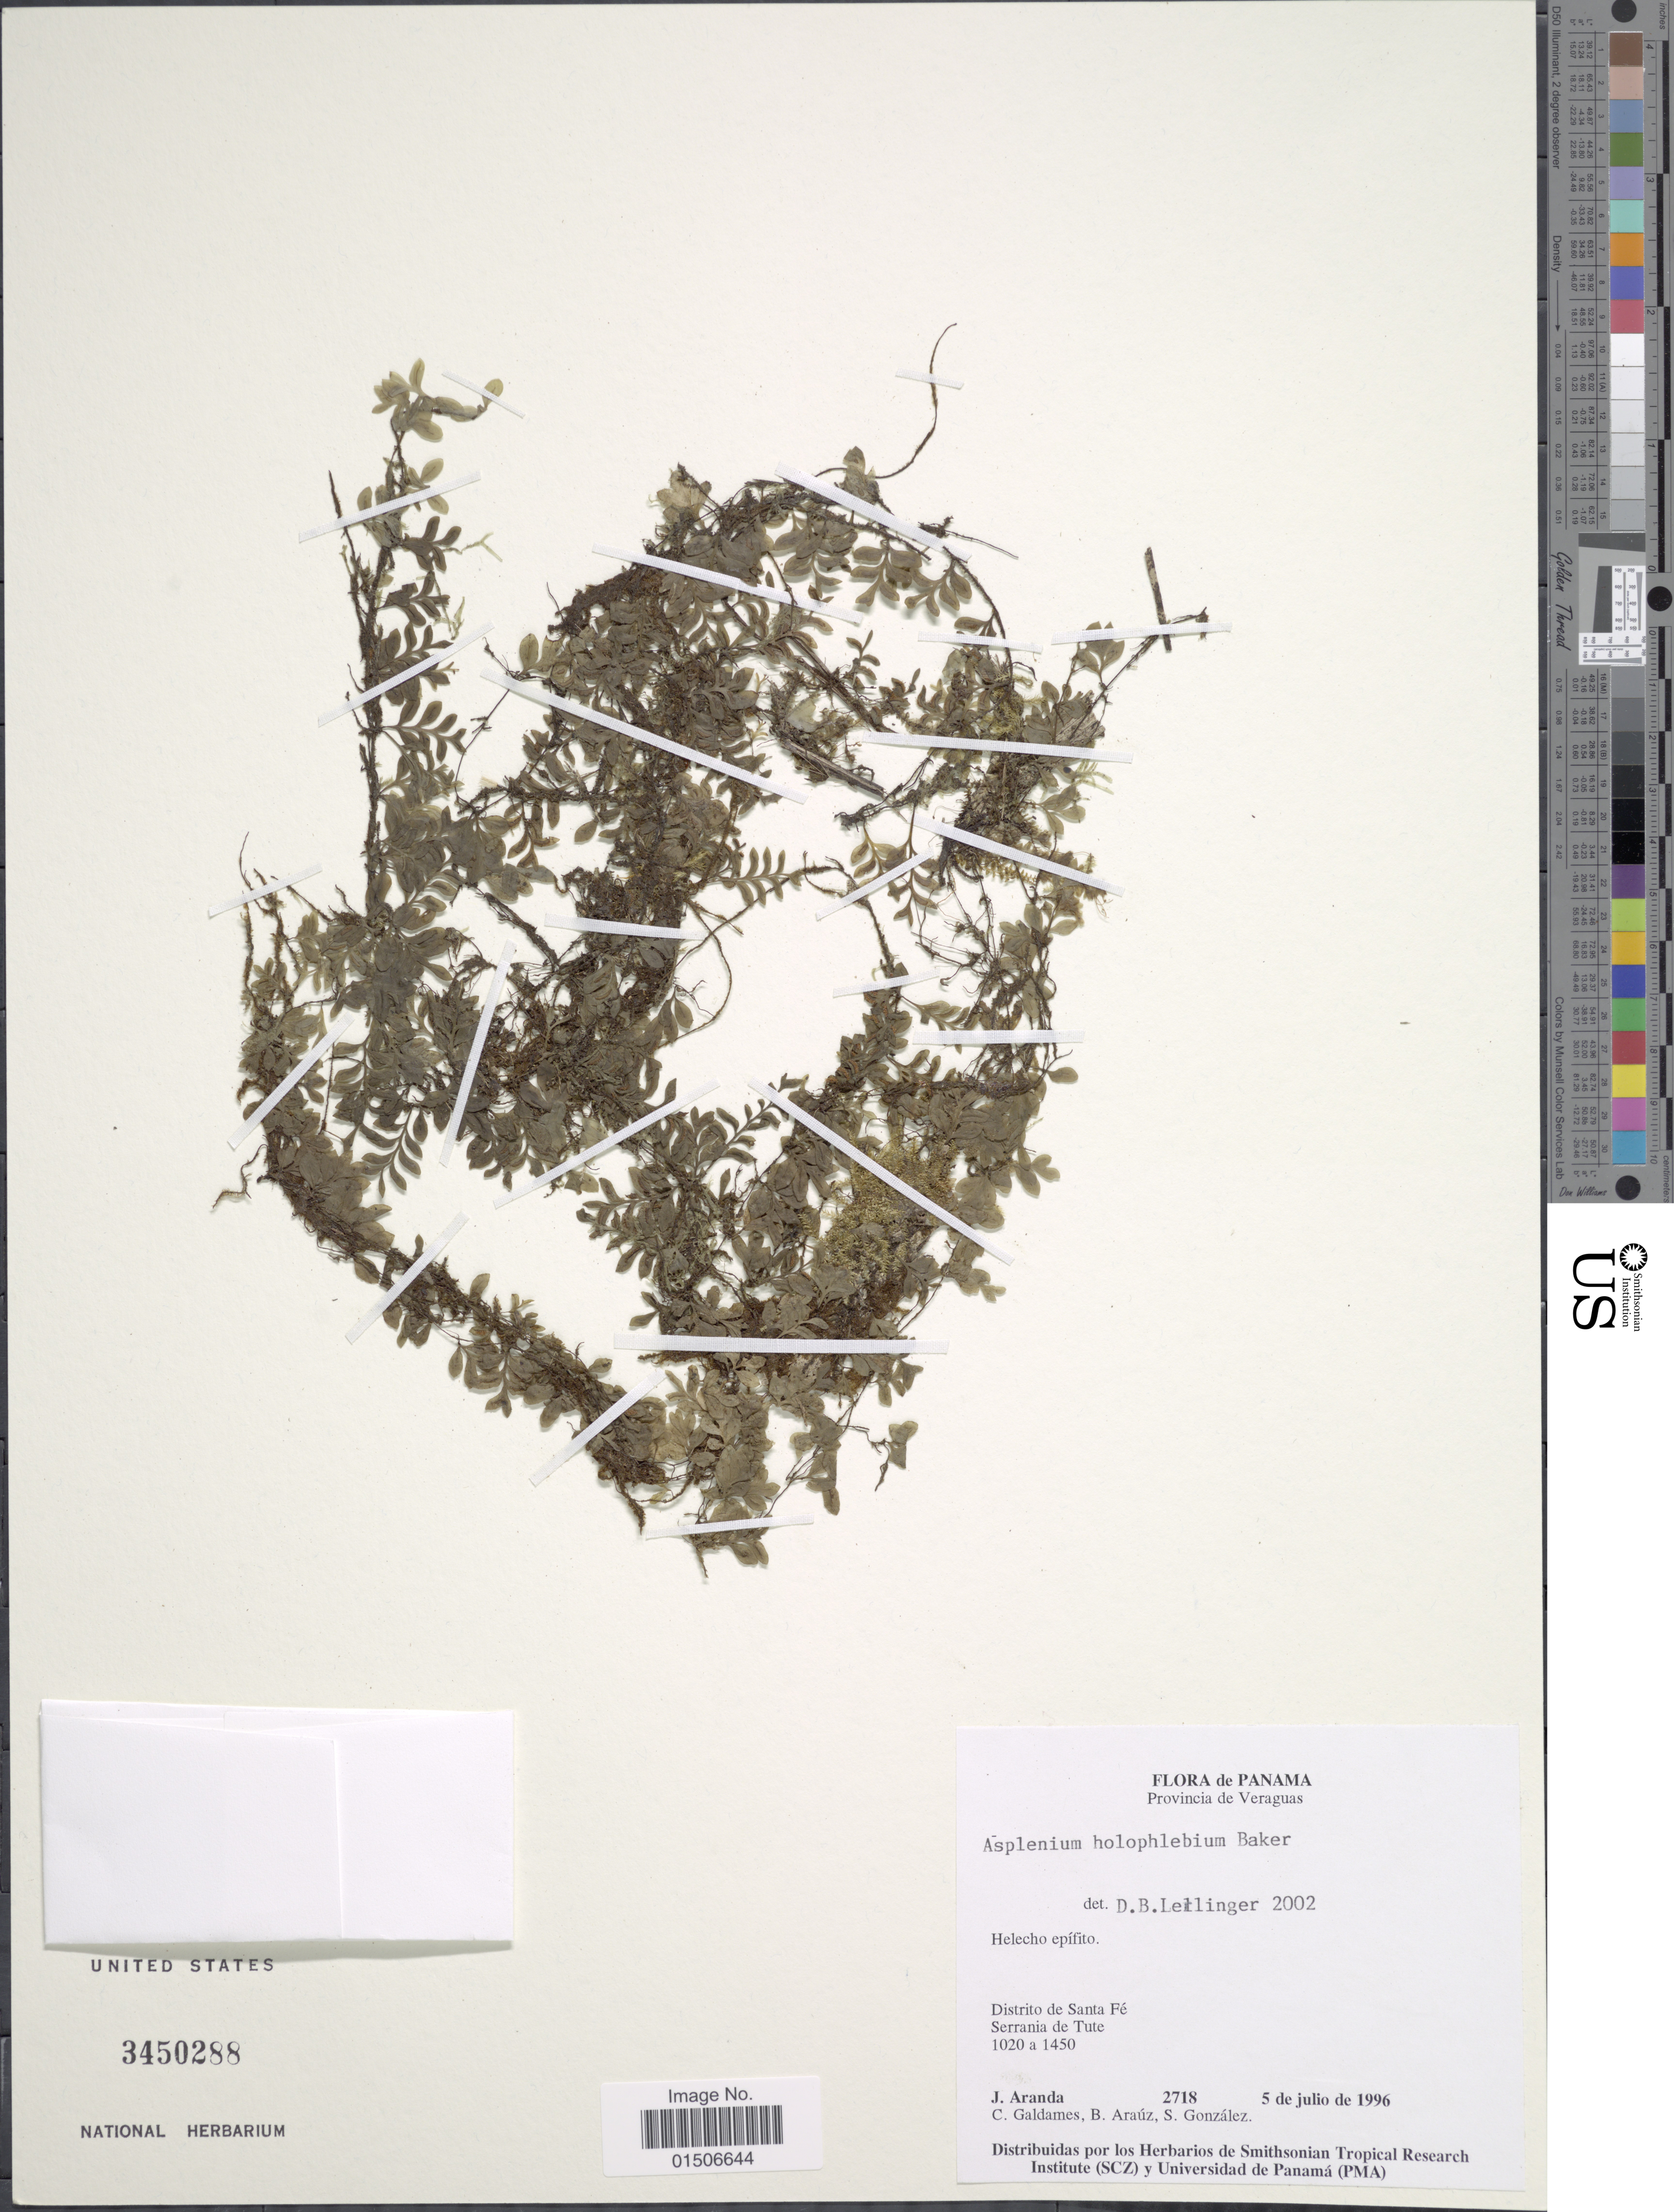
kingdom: Plantae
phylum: Tracheophyta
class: Polypodiopsida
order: Polypodiales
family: Aspleniaceae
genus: Asplenium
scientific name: Asplenium holophlebium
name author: Baker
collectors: J. Aranda, C. Galdames, B. Araúz & S. González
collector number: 2718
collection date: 1996-07-05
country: Panama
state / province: Veraguas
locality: Distrito de Santa Fé, Serrania de Tute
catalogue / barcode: US 3450288